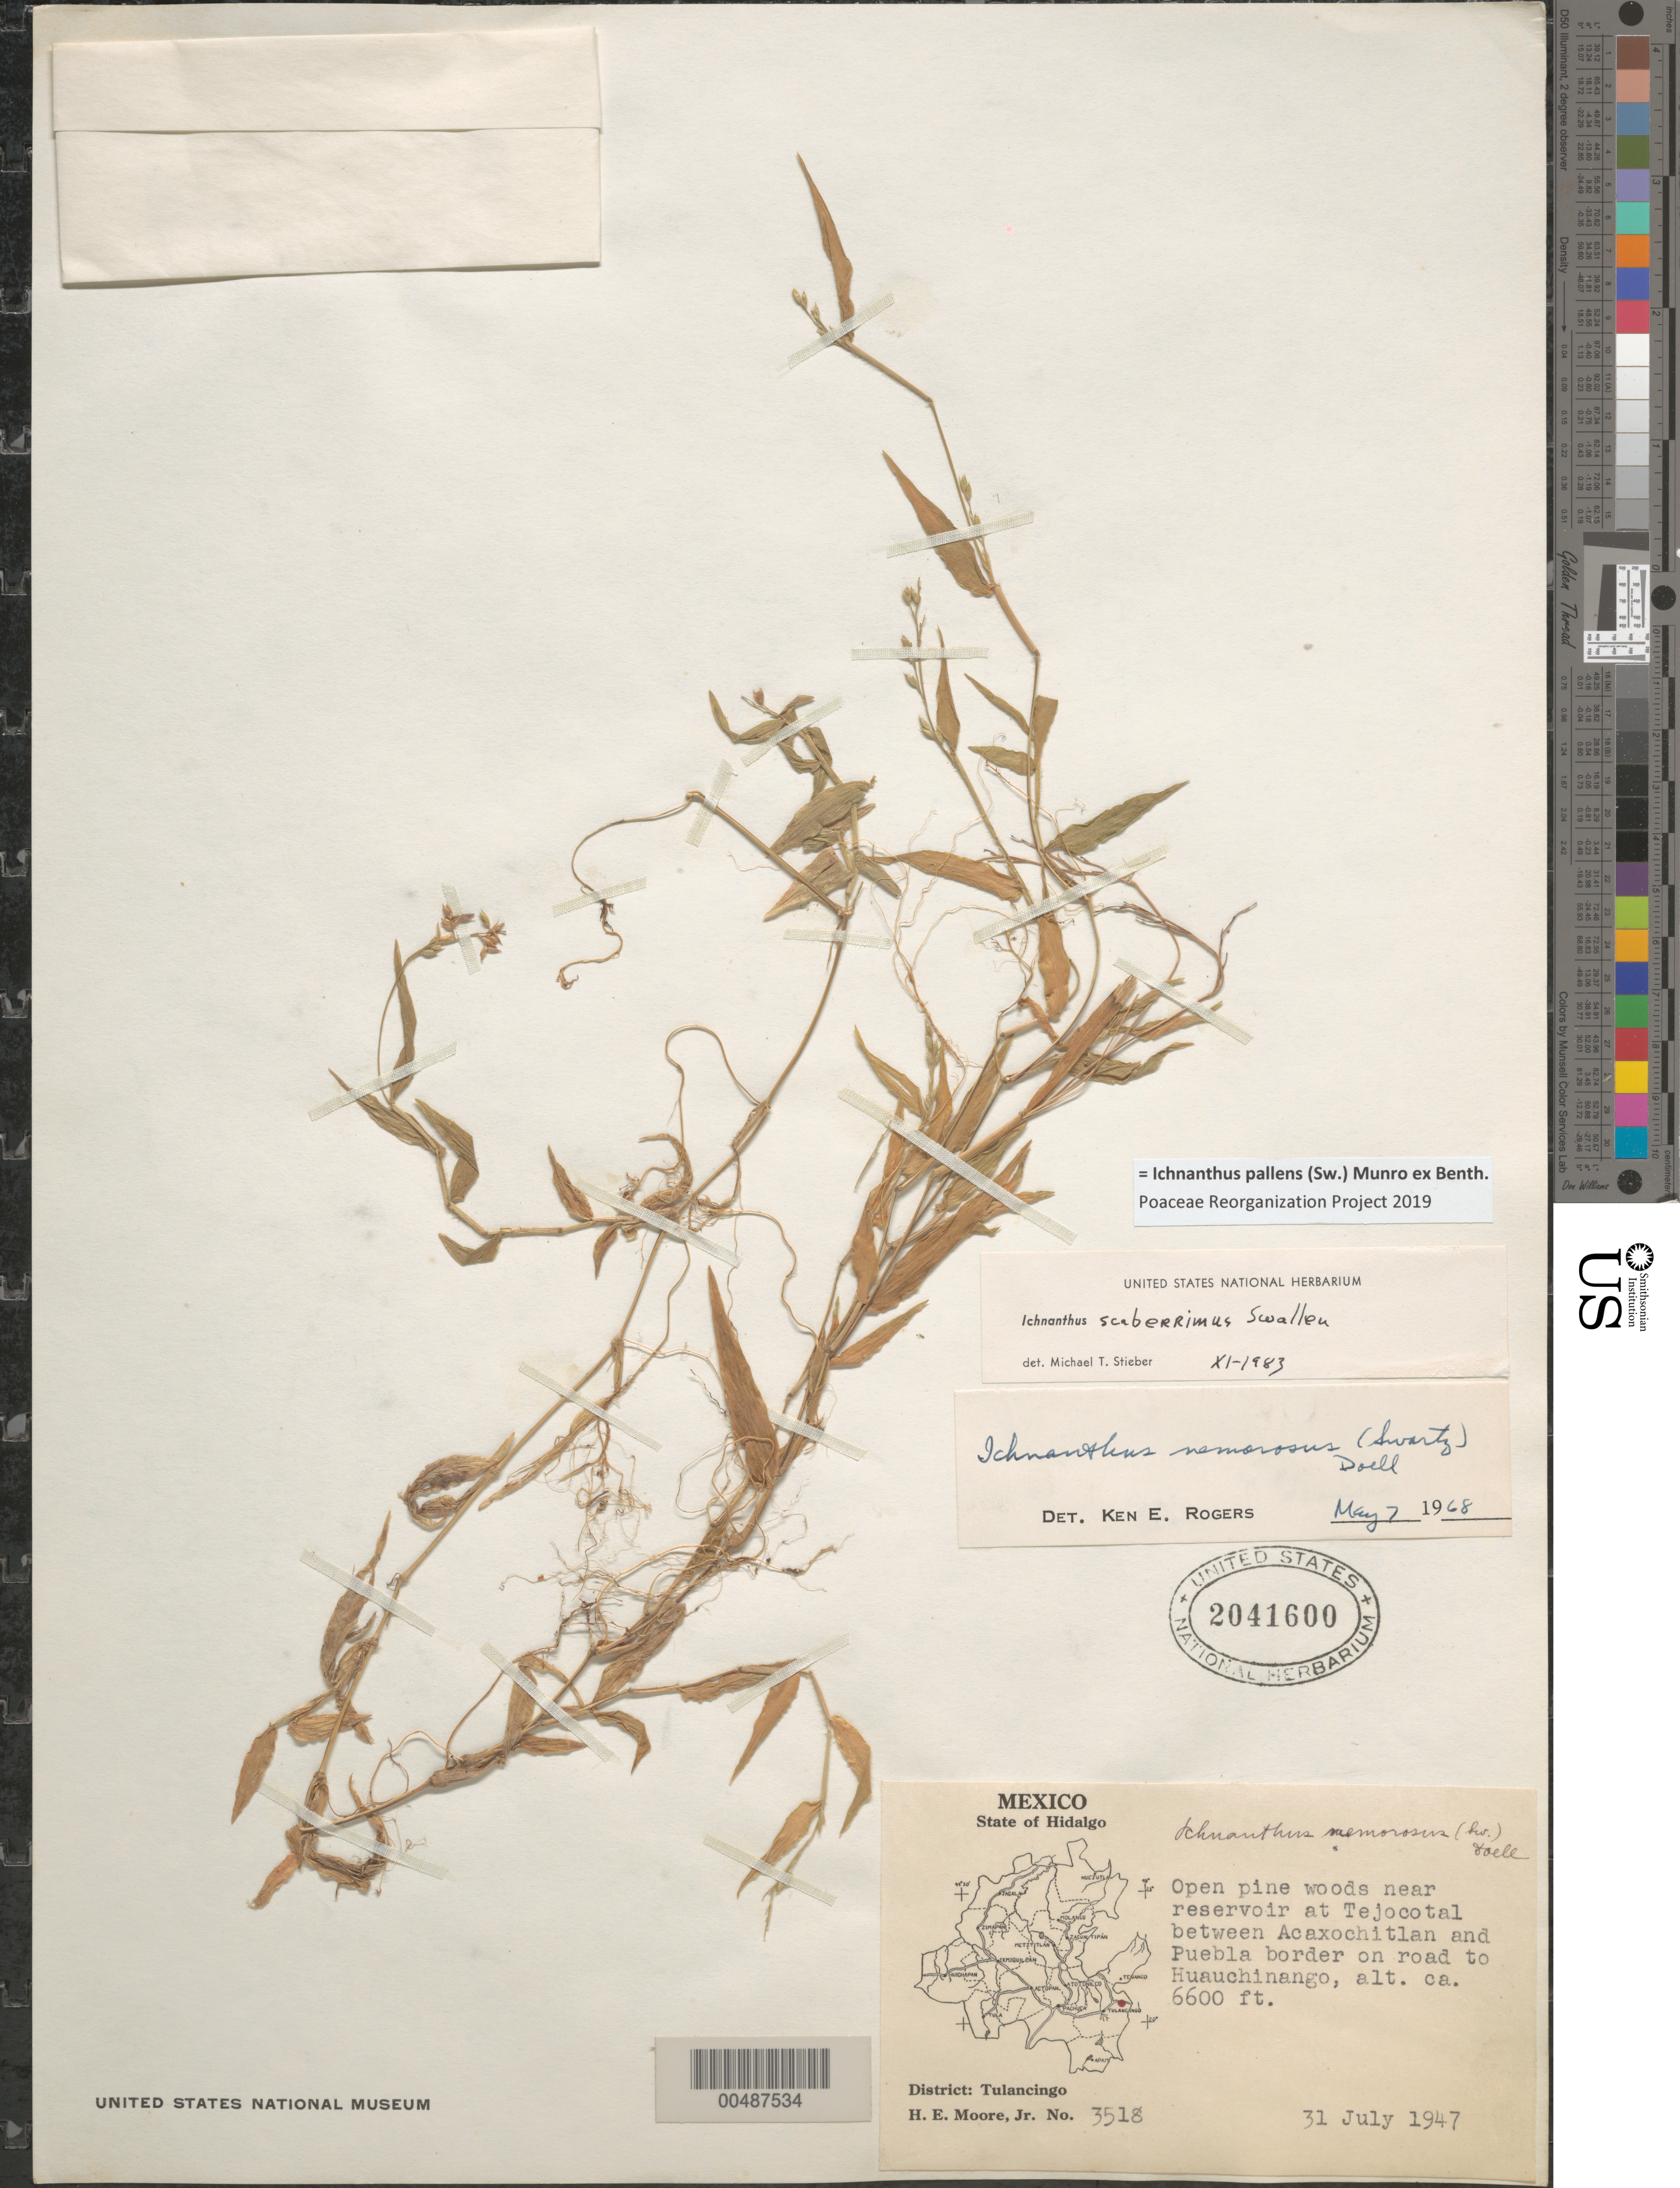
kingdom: Plantae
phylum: Tracheophyta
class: Liliopsida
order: Poales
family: Poaceae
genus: Ichnanthus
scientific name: Ichnanthus scaberrimus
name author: Swallen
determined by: Stieber, M. T.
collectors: H. E. Moore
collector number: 3518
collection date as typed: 31 Jul 1947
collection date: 1947-07-31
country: Mexico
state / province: Hidalgo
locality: Dist: Tulancingo, at Tejocotal between Acaxochitlan & Puebla border on rd to Huauchinango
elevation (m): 2012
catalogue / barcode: US 2041600